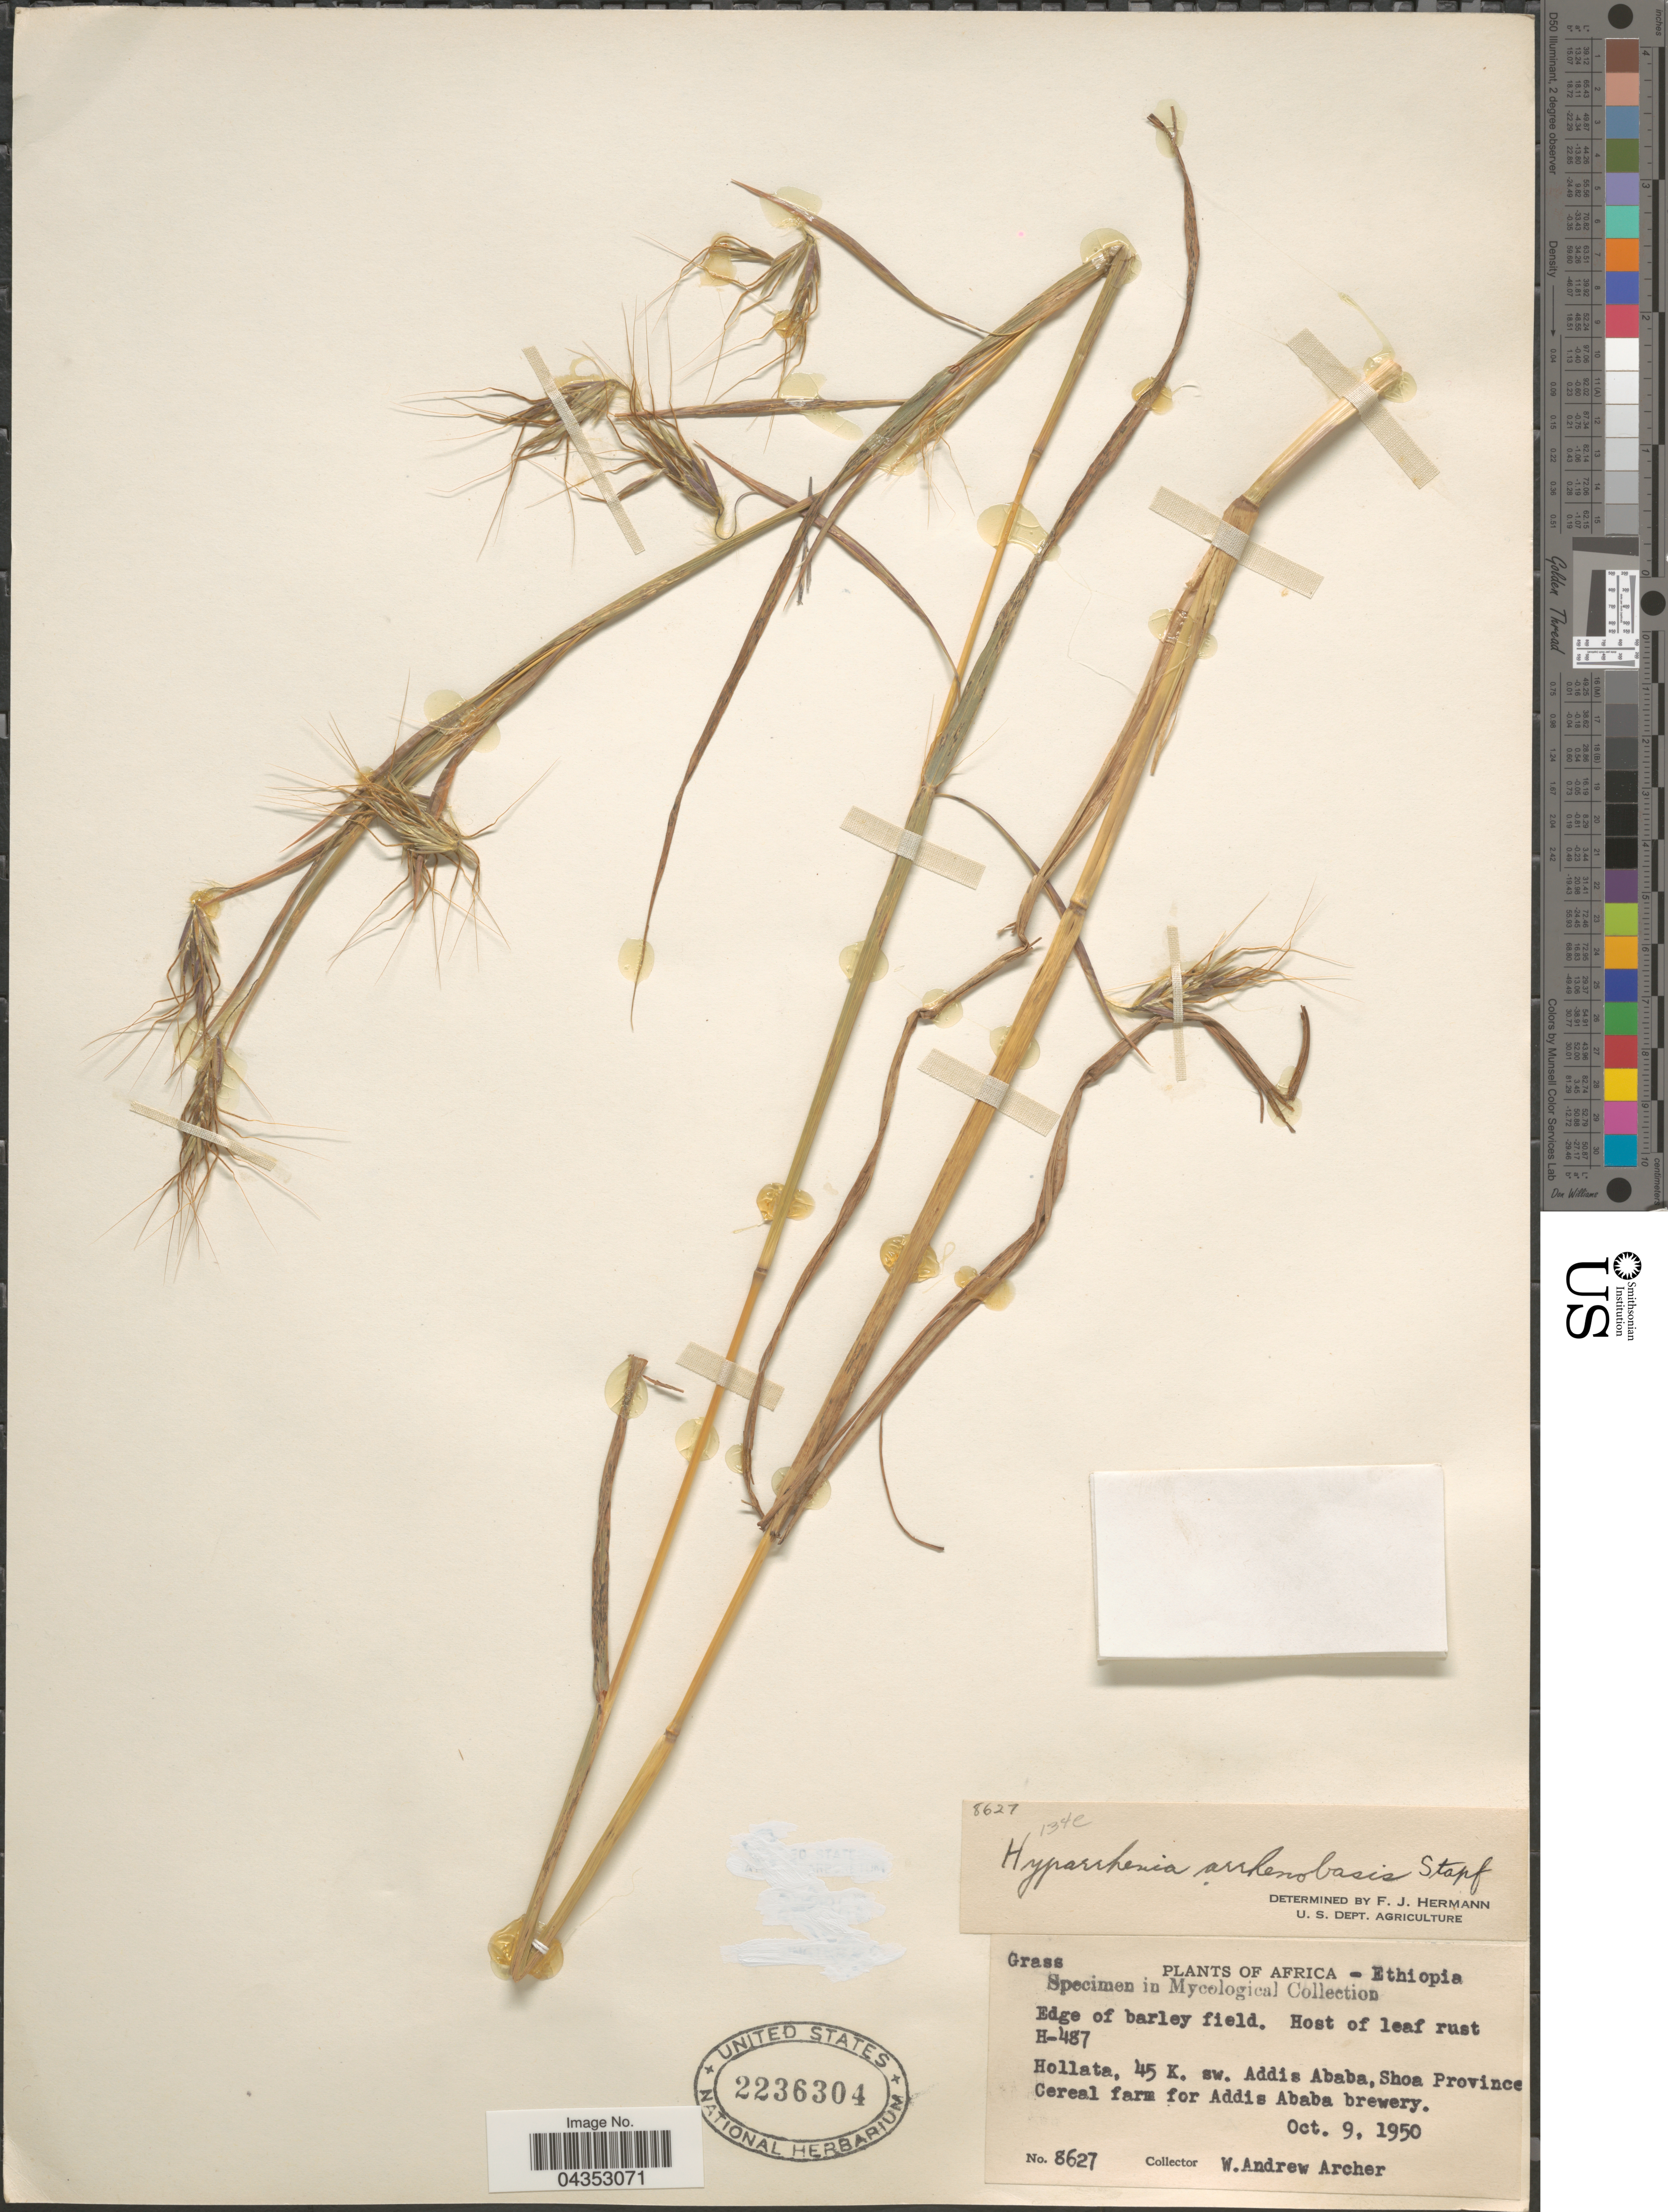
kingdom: Plantae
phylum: Tracheophyta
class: Liliopsida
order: Poales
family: Poaceae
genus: Hyparrhenia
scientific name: Hyparrhenia arrhenobasis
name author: (Hochst. ex Steud.) Stapf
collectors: W. A. Archer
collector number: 8627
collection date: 1950-10-09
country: Ethiopia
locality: Edge of barley field. Host of leaf rust H-487. Hollata, 45 K. sw. Addis Ababa, Shoa Province. Cereal farm for Addis Ababa brewery.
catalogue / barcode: US 2236304